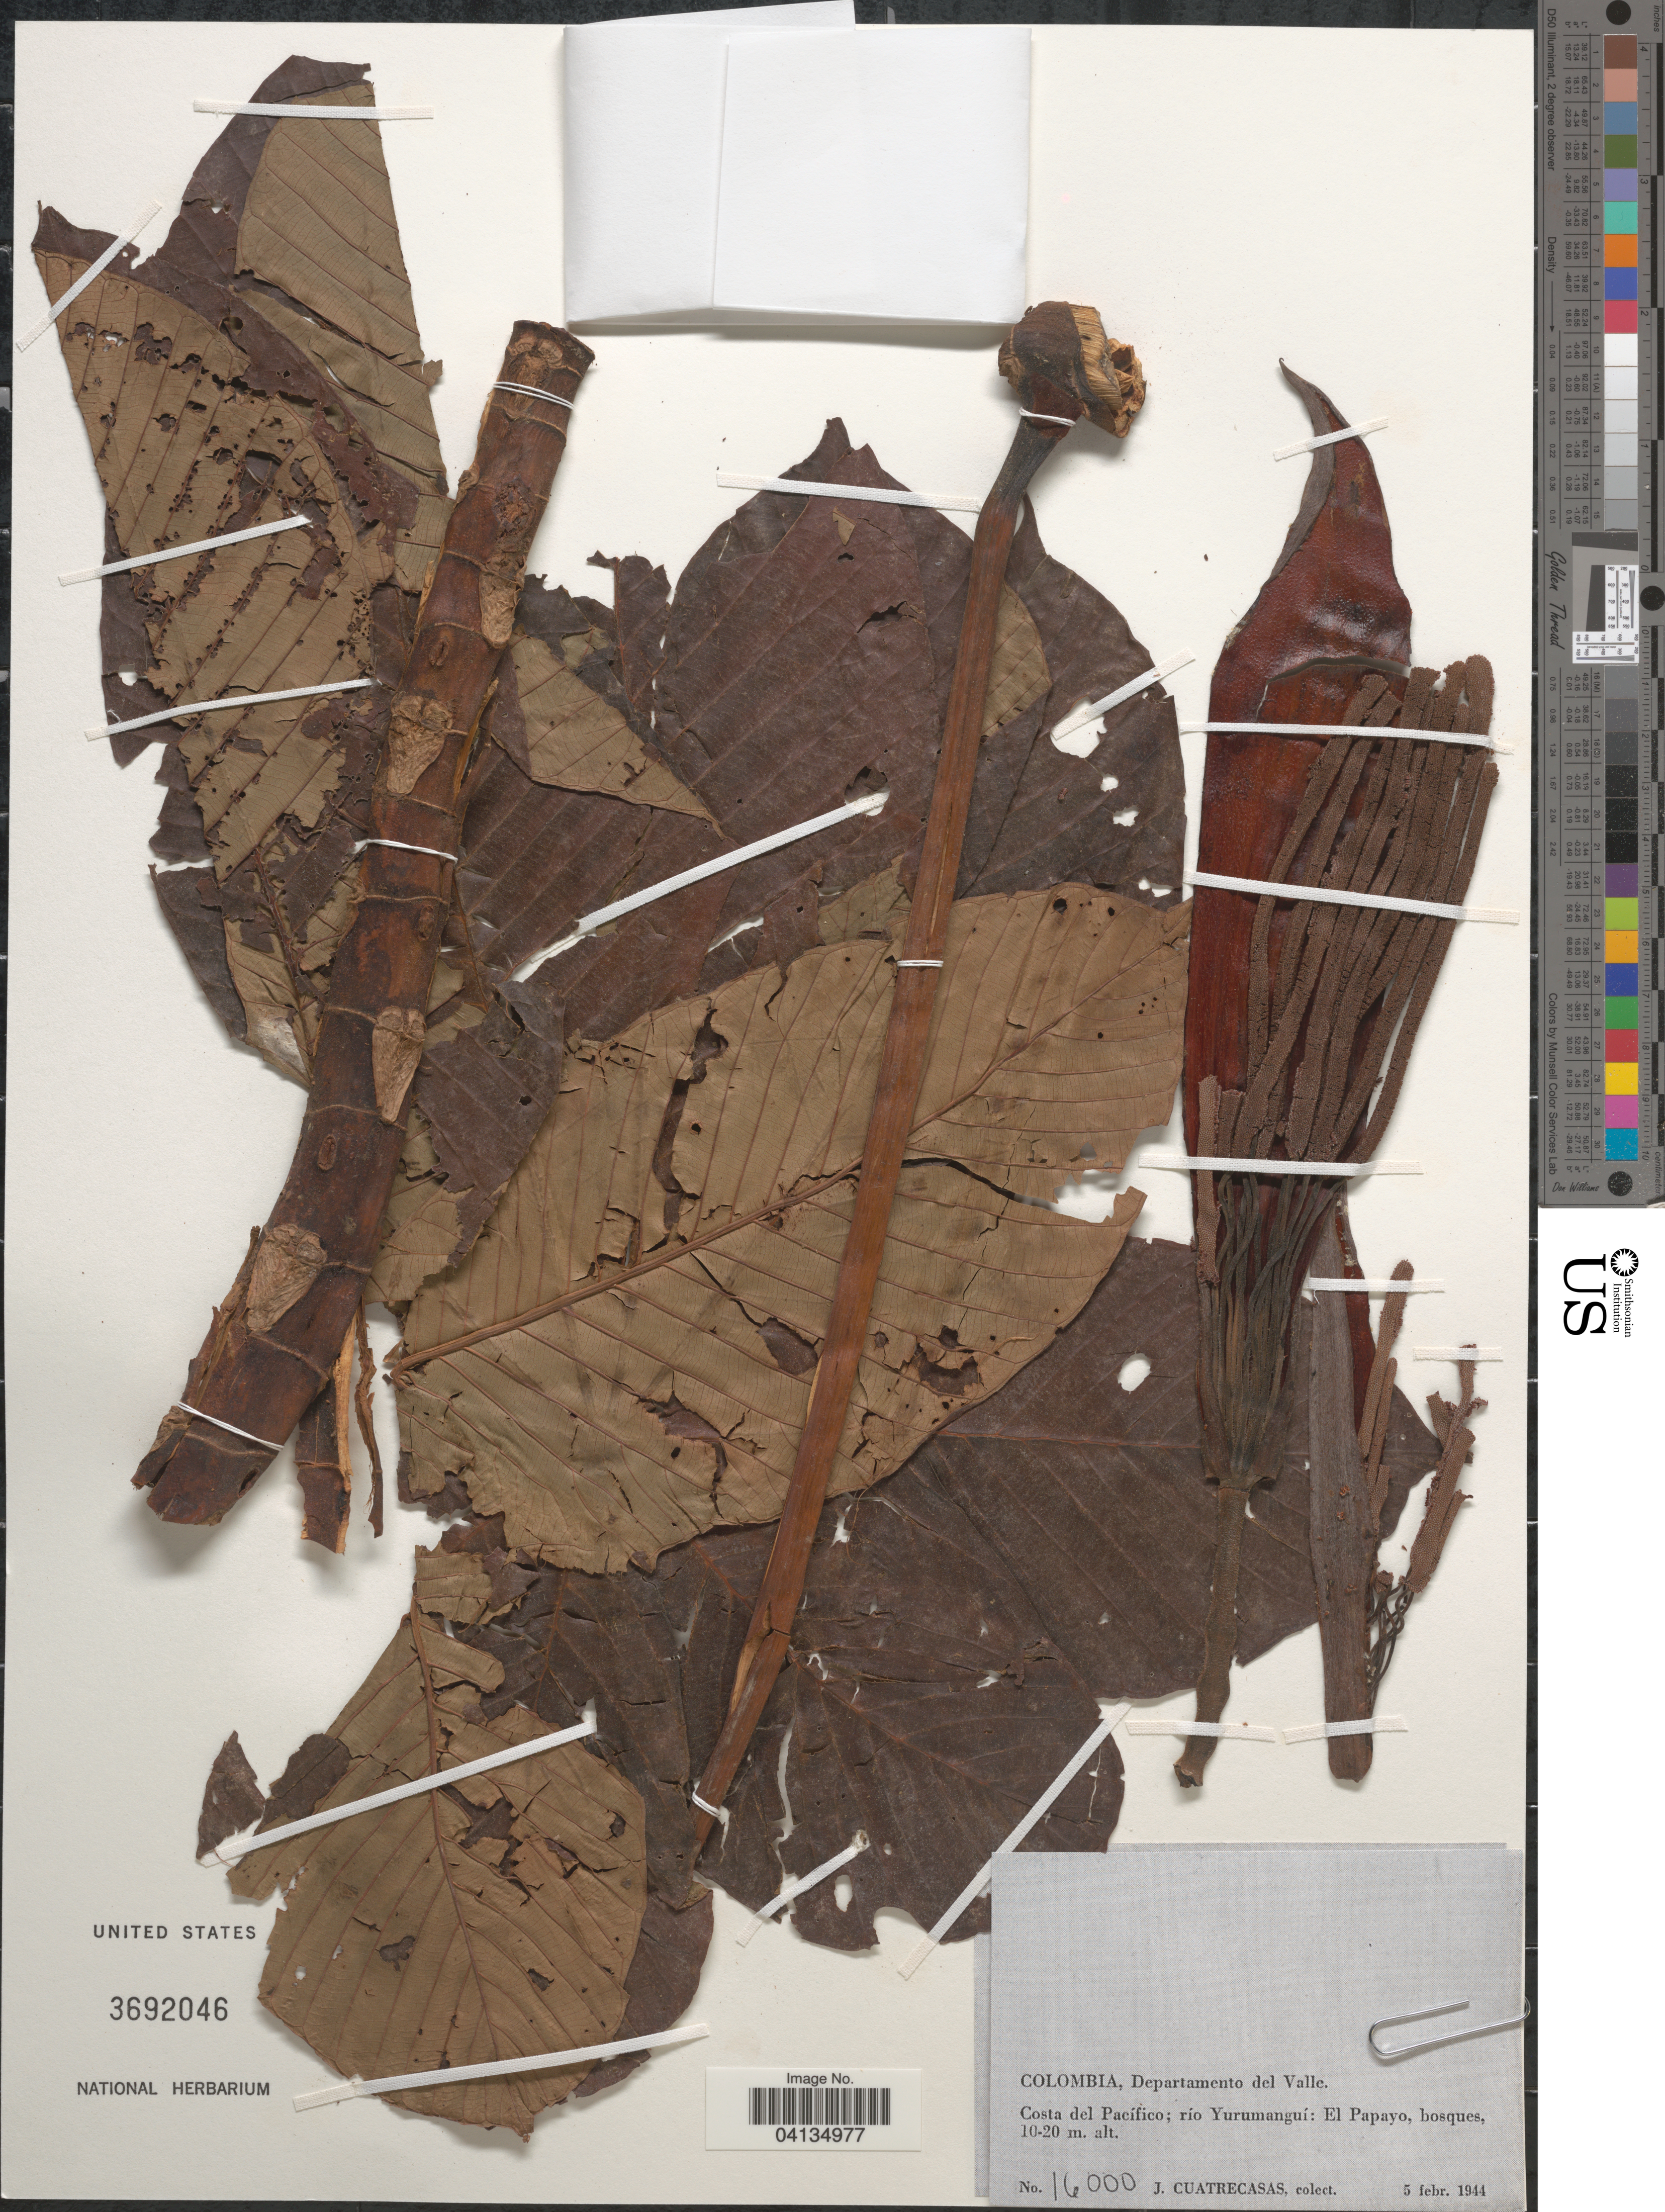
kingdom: Plantae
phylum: Tracheophyta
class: Magnoliopsida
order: Rosales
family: Urticaceae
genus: Cecropia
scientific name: Cecropia obtusifolia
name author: Bertol.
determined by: Strong, M. T., (US), Smithsonian Institution - National Museum of Natural History (UNITED STATES)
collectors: J. Cuatrecasas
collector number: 16000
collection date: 1944-02-05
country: Colombia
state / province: Valle del Cauca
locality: Departamento del Valle. Costa del Pacífico; río Yurumanguí: El Papayo.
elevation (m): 10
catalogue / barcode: US 3692046